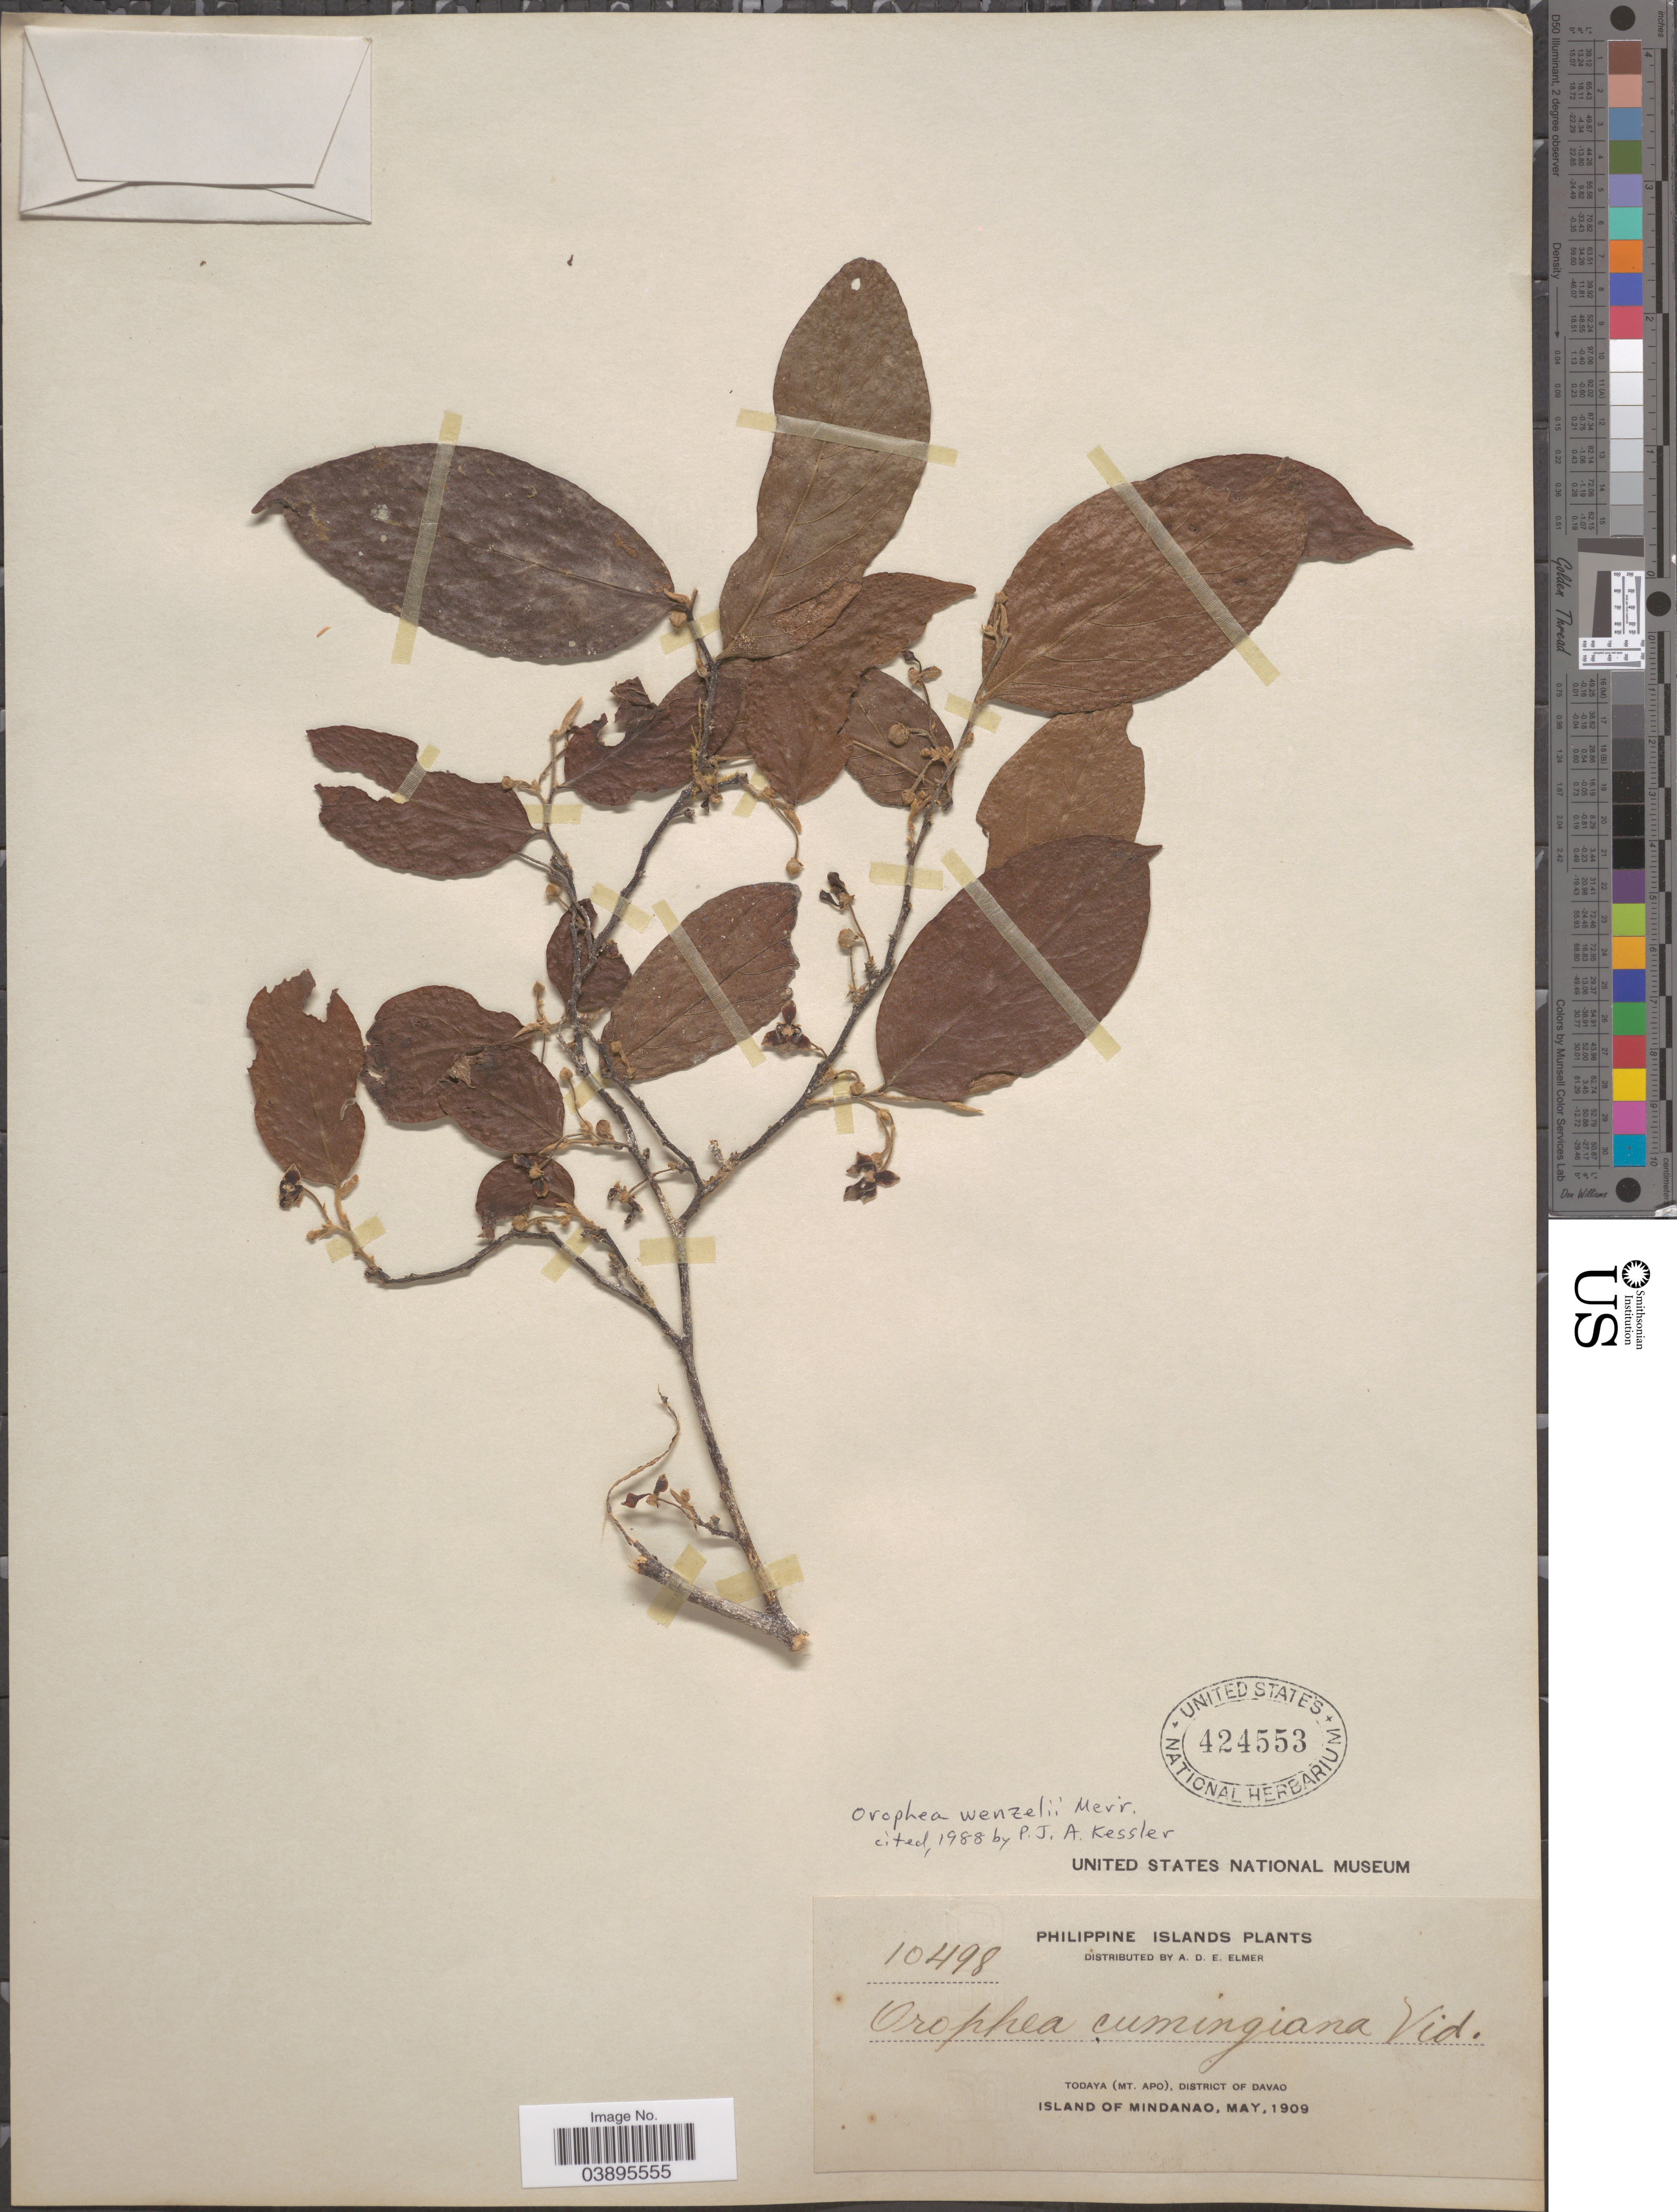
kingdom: Plantae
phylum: Tracheophyta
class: Magnoliopsida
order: Magnoliales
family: Annonaceae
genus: Orophea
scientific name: Orophea wenzelii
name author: Merr.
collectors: A. D. E. Elmer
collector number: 10498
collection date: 1909-05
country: Philippines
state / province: Davao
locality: Todaya (Mt. Apo), District of Davao. Island of Mindanao.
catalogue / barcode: US 424553